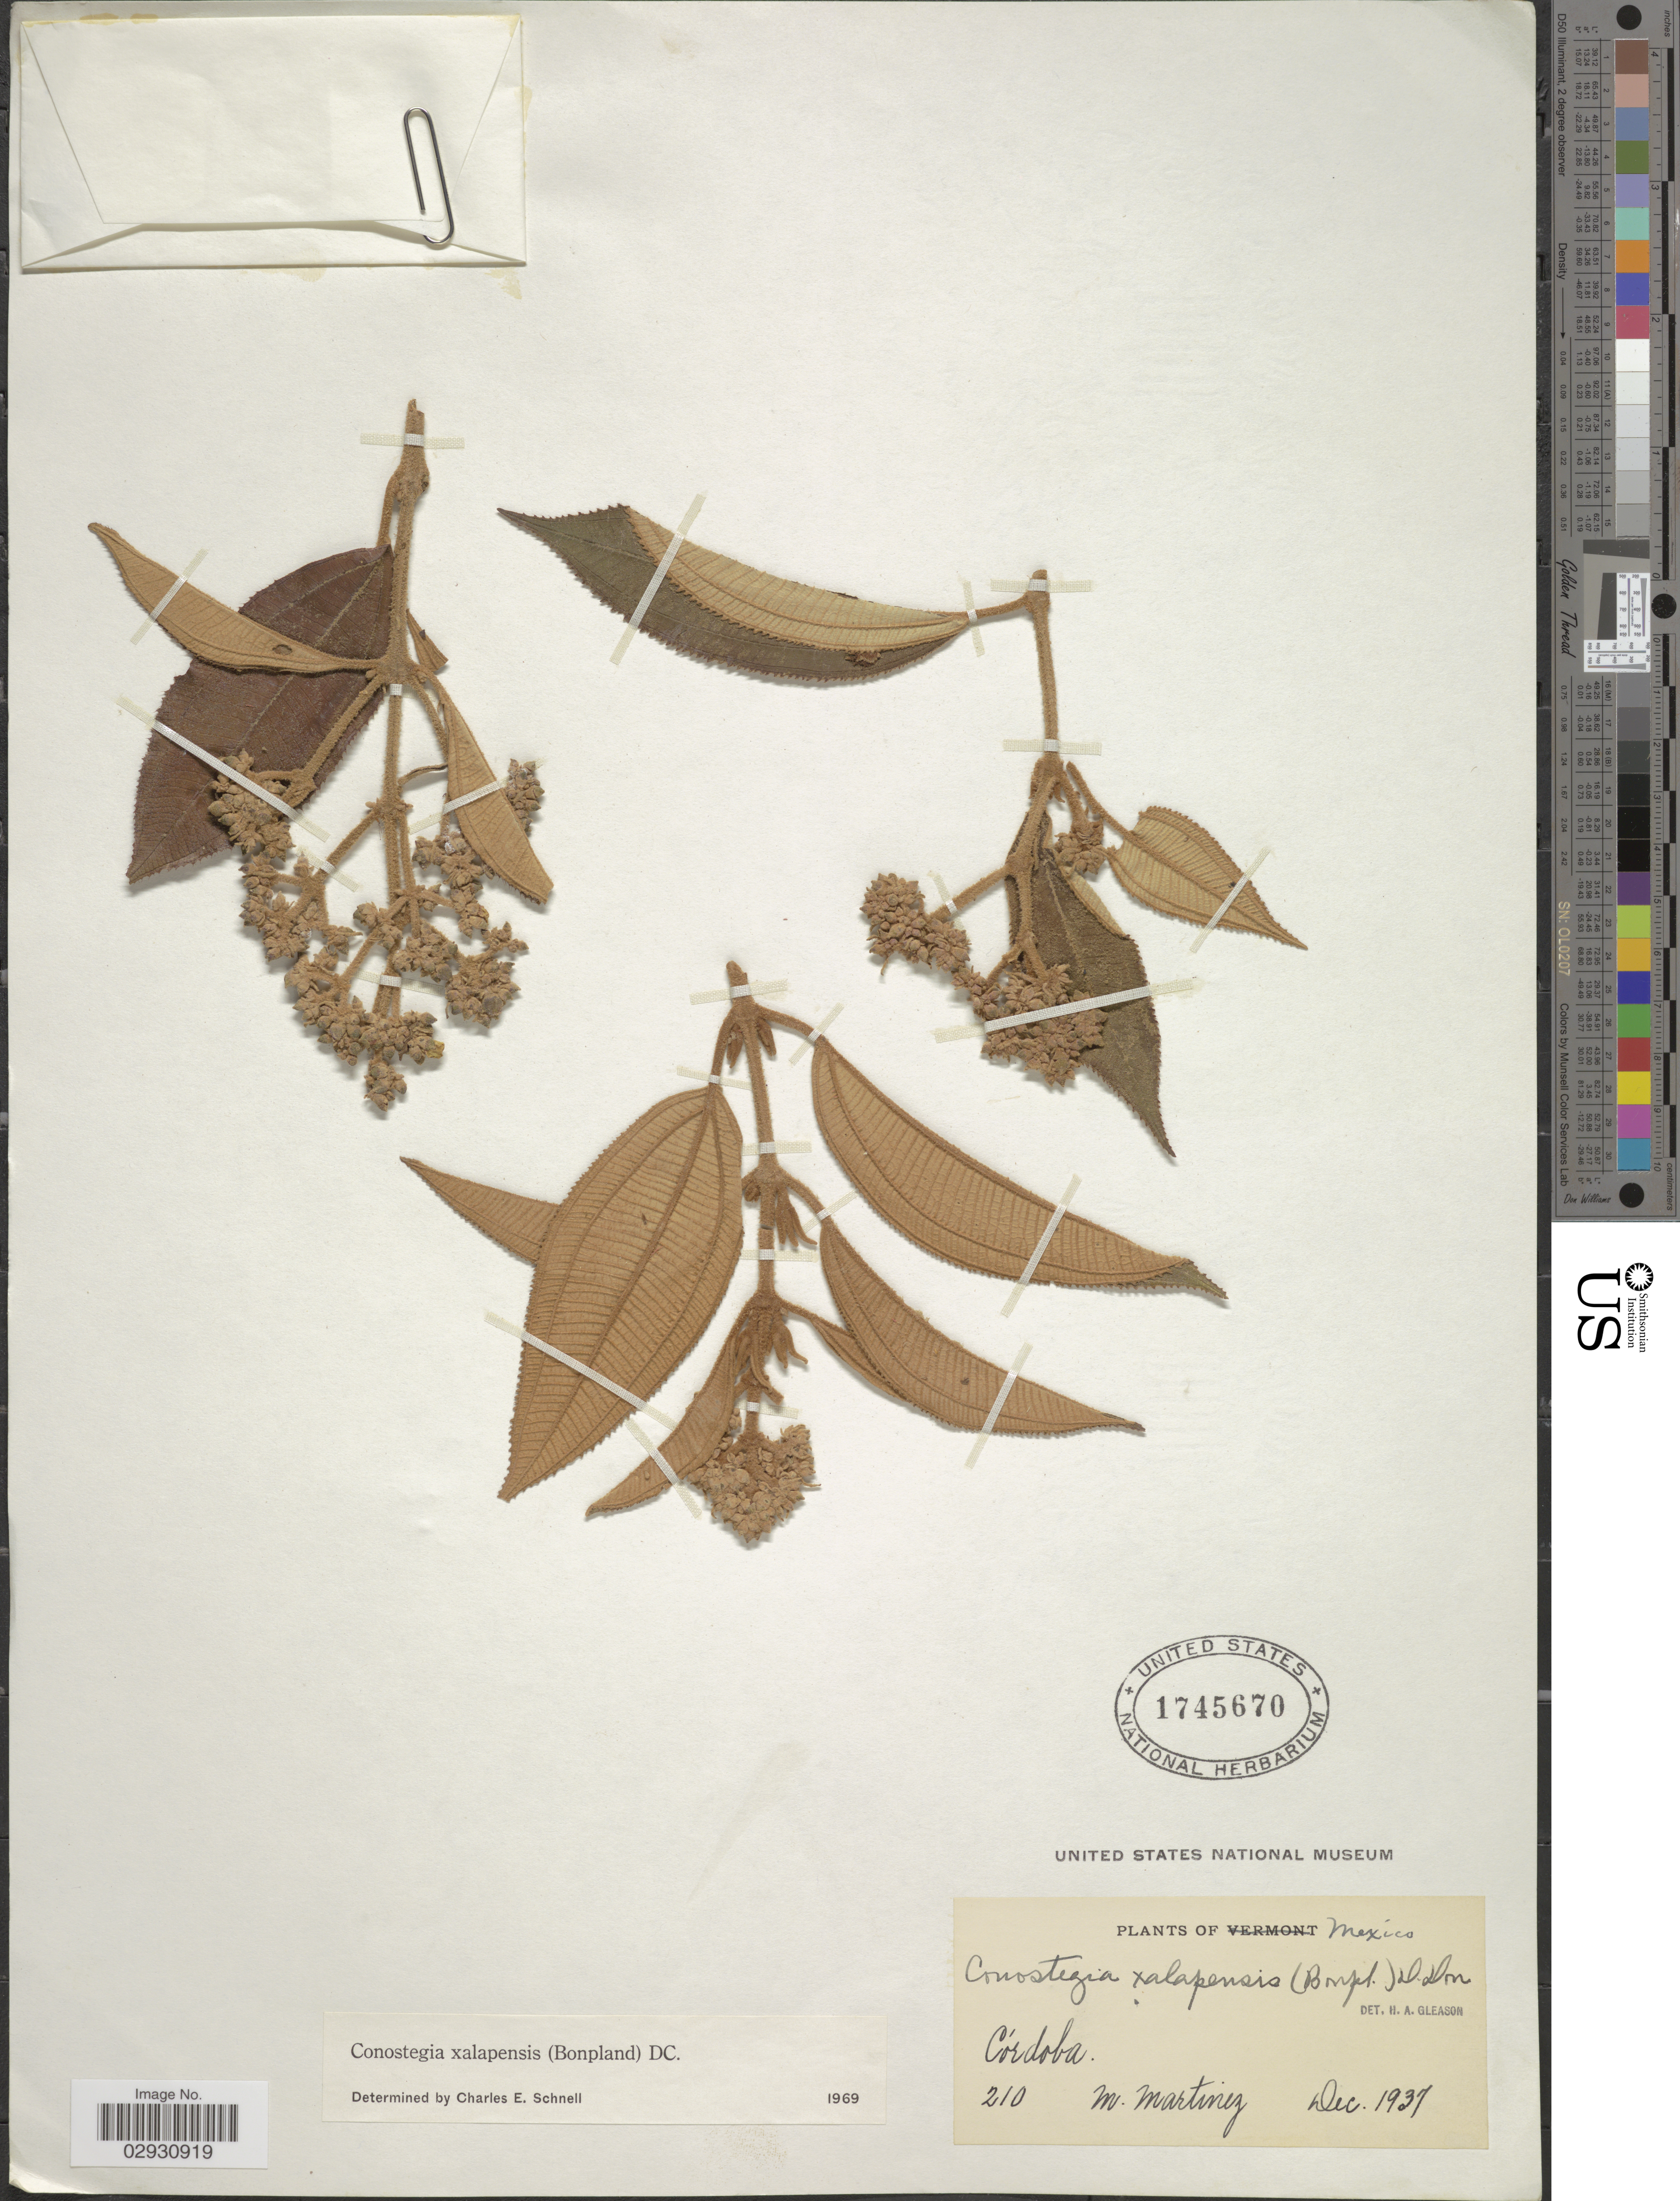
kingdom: Plantae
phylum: Tracheophyta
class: Magnoliopsida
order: Myrtales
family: Melastomataceae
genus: Conostegia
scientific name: Conostegia quadrangularis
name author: Schltdl. ex Steud.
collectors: M. Martínez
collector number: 210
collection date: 1937-12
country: Mexico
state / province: Veracruz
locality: Córdoba.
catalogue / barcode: US 1745670